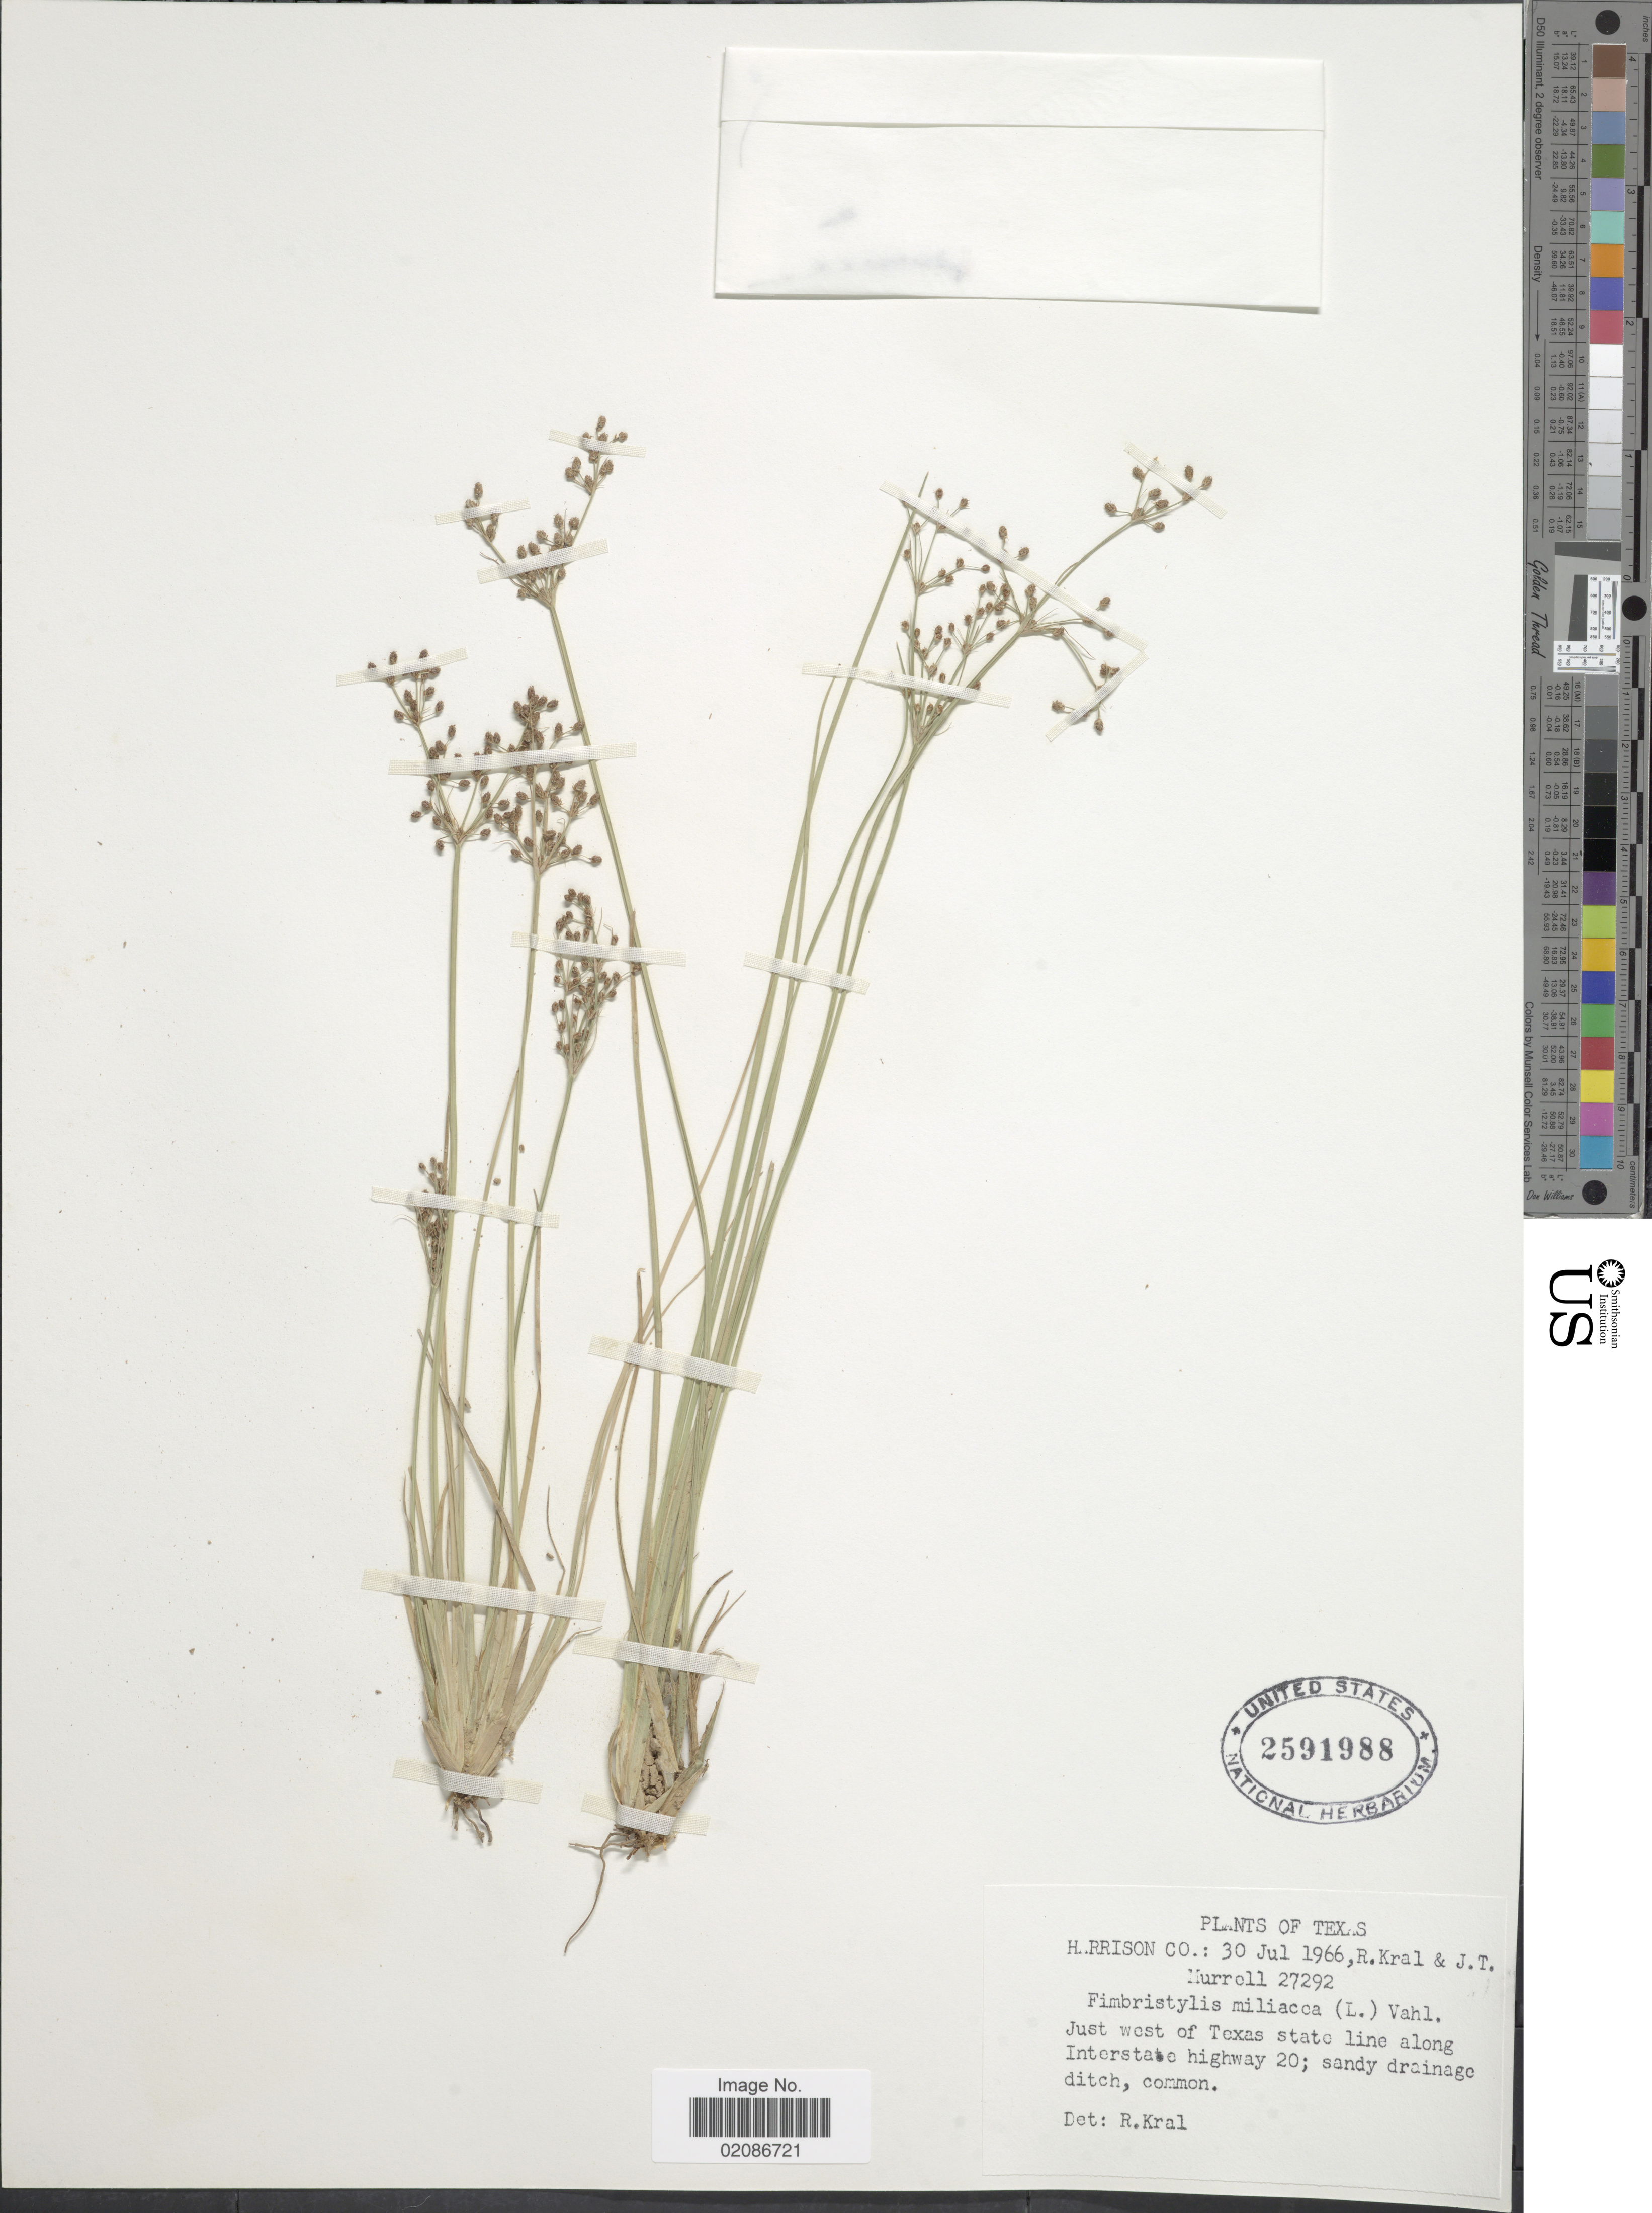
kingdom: Plantae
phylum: Tracheophyta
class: Liliopsida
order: Poales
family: Cyperaceae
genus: Fimbristylis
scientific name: Fimbristylis littoralis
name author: Gaudich.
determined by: Strong, M. T., (US), Smithsonian Institution - National Museum of Natural History (UNITED STATES)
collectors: R. Kral & J. Murrell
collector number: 27292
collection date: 1966-07-30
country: United States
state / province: Texas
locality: Harrison Co.: Just west of Texas state line along Interstate highway 20; sandy drainage ditch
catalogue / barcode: US 2591988